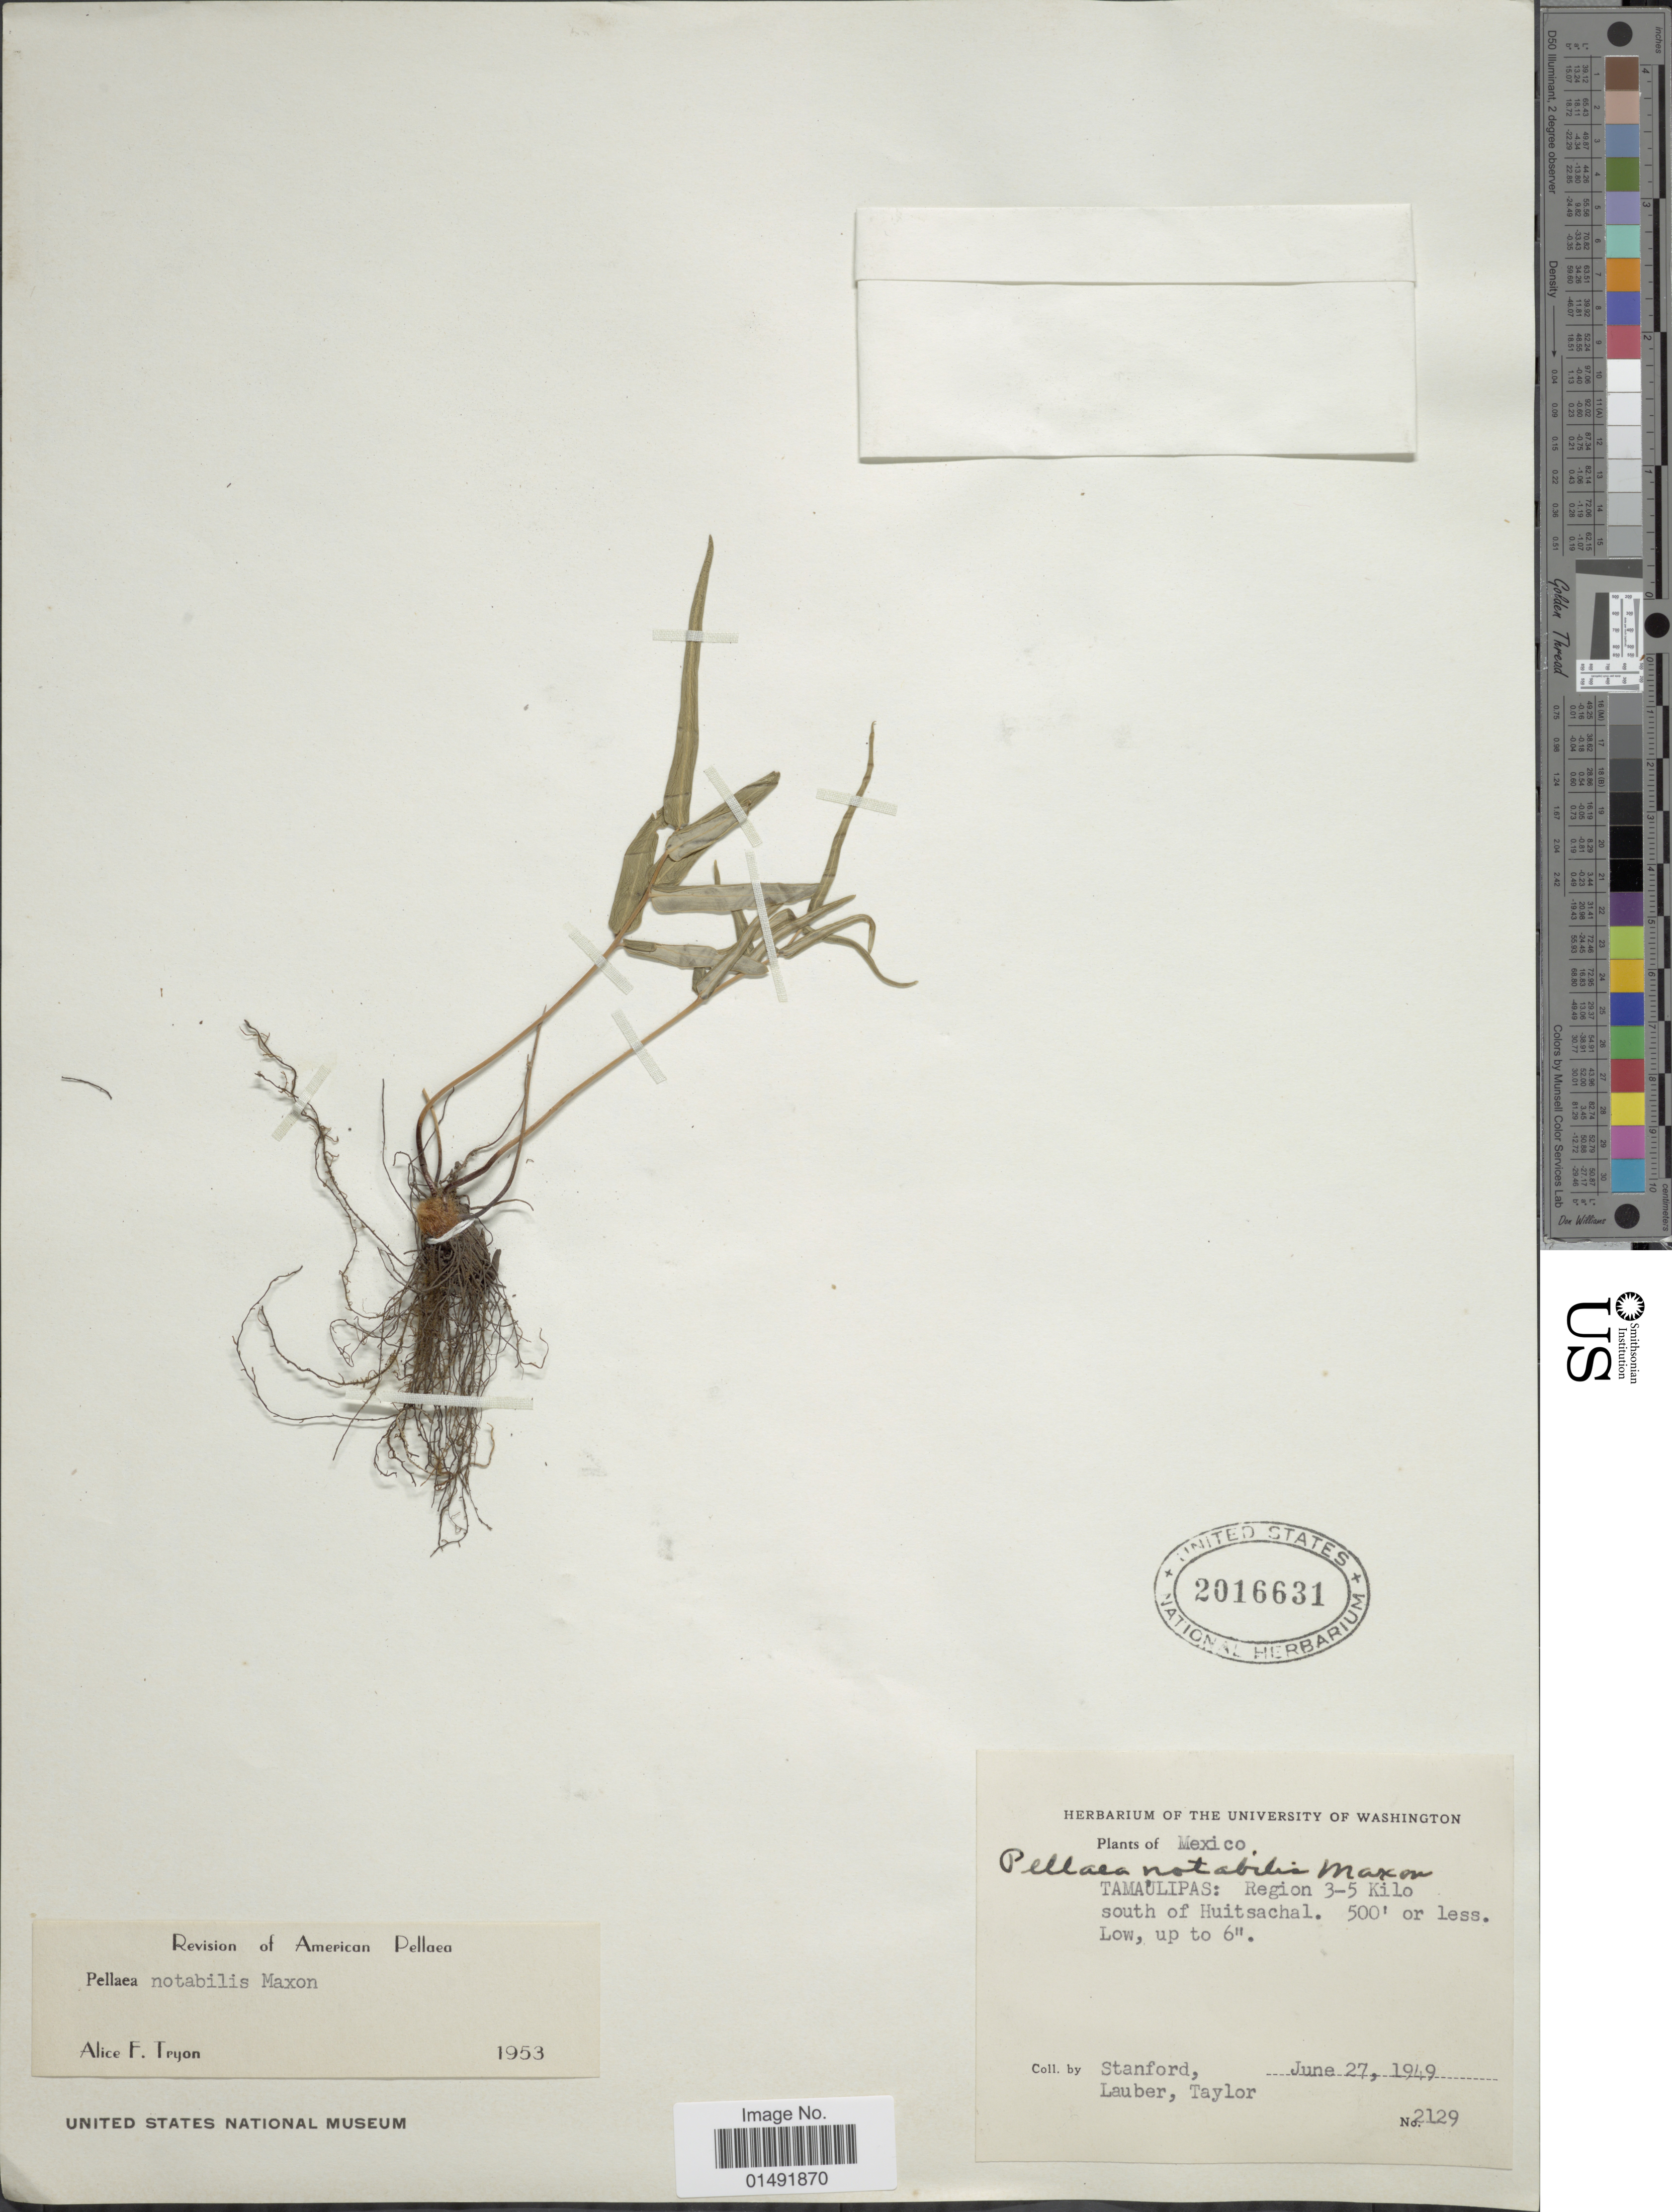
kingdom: Plantae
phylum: Tracheophyta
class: Polypodiopsida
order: Polypodiales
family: Pteridaceae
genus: Pellaea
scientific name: Pellaea notabilis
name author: Maxon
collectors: -. Stanford, -. Lauber & -. Taylor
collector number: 2129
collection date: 1949-06-27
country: Mexico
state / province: Tamaulipas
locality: Region 3-5 kilo south of Huisachal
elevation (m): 152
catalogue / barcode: US 2016631